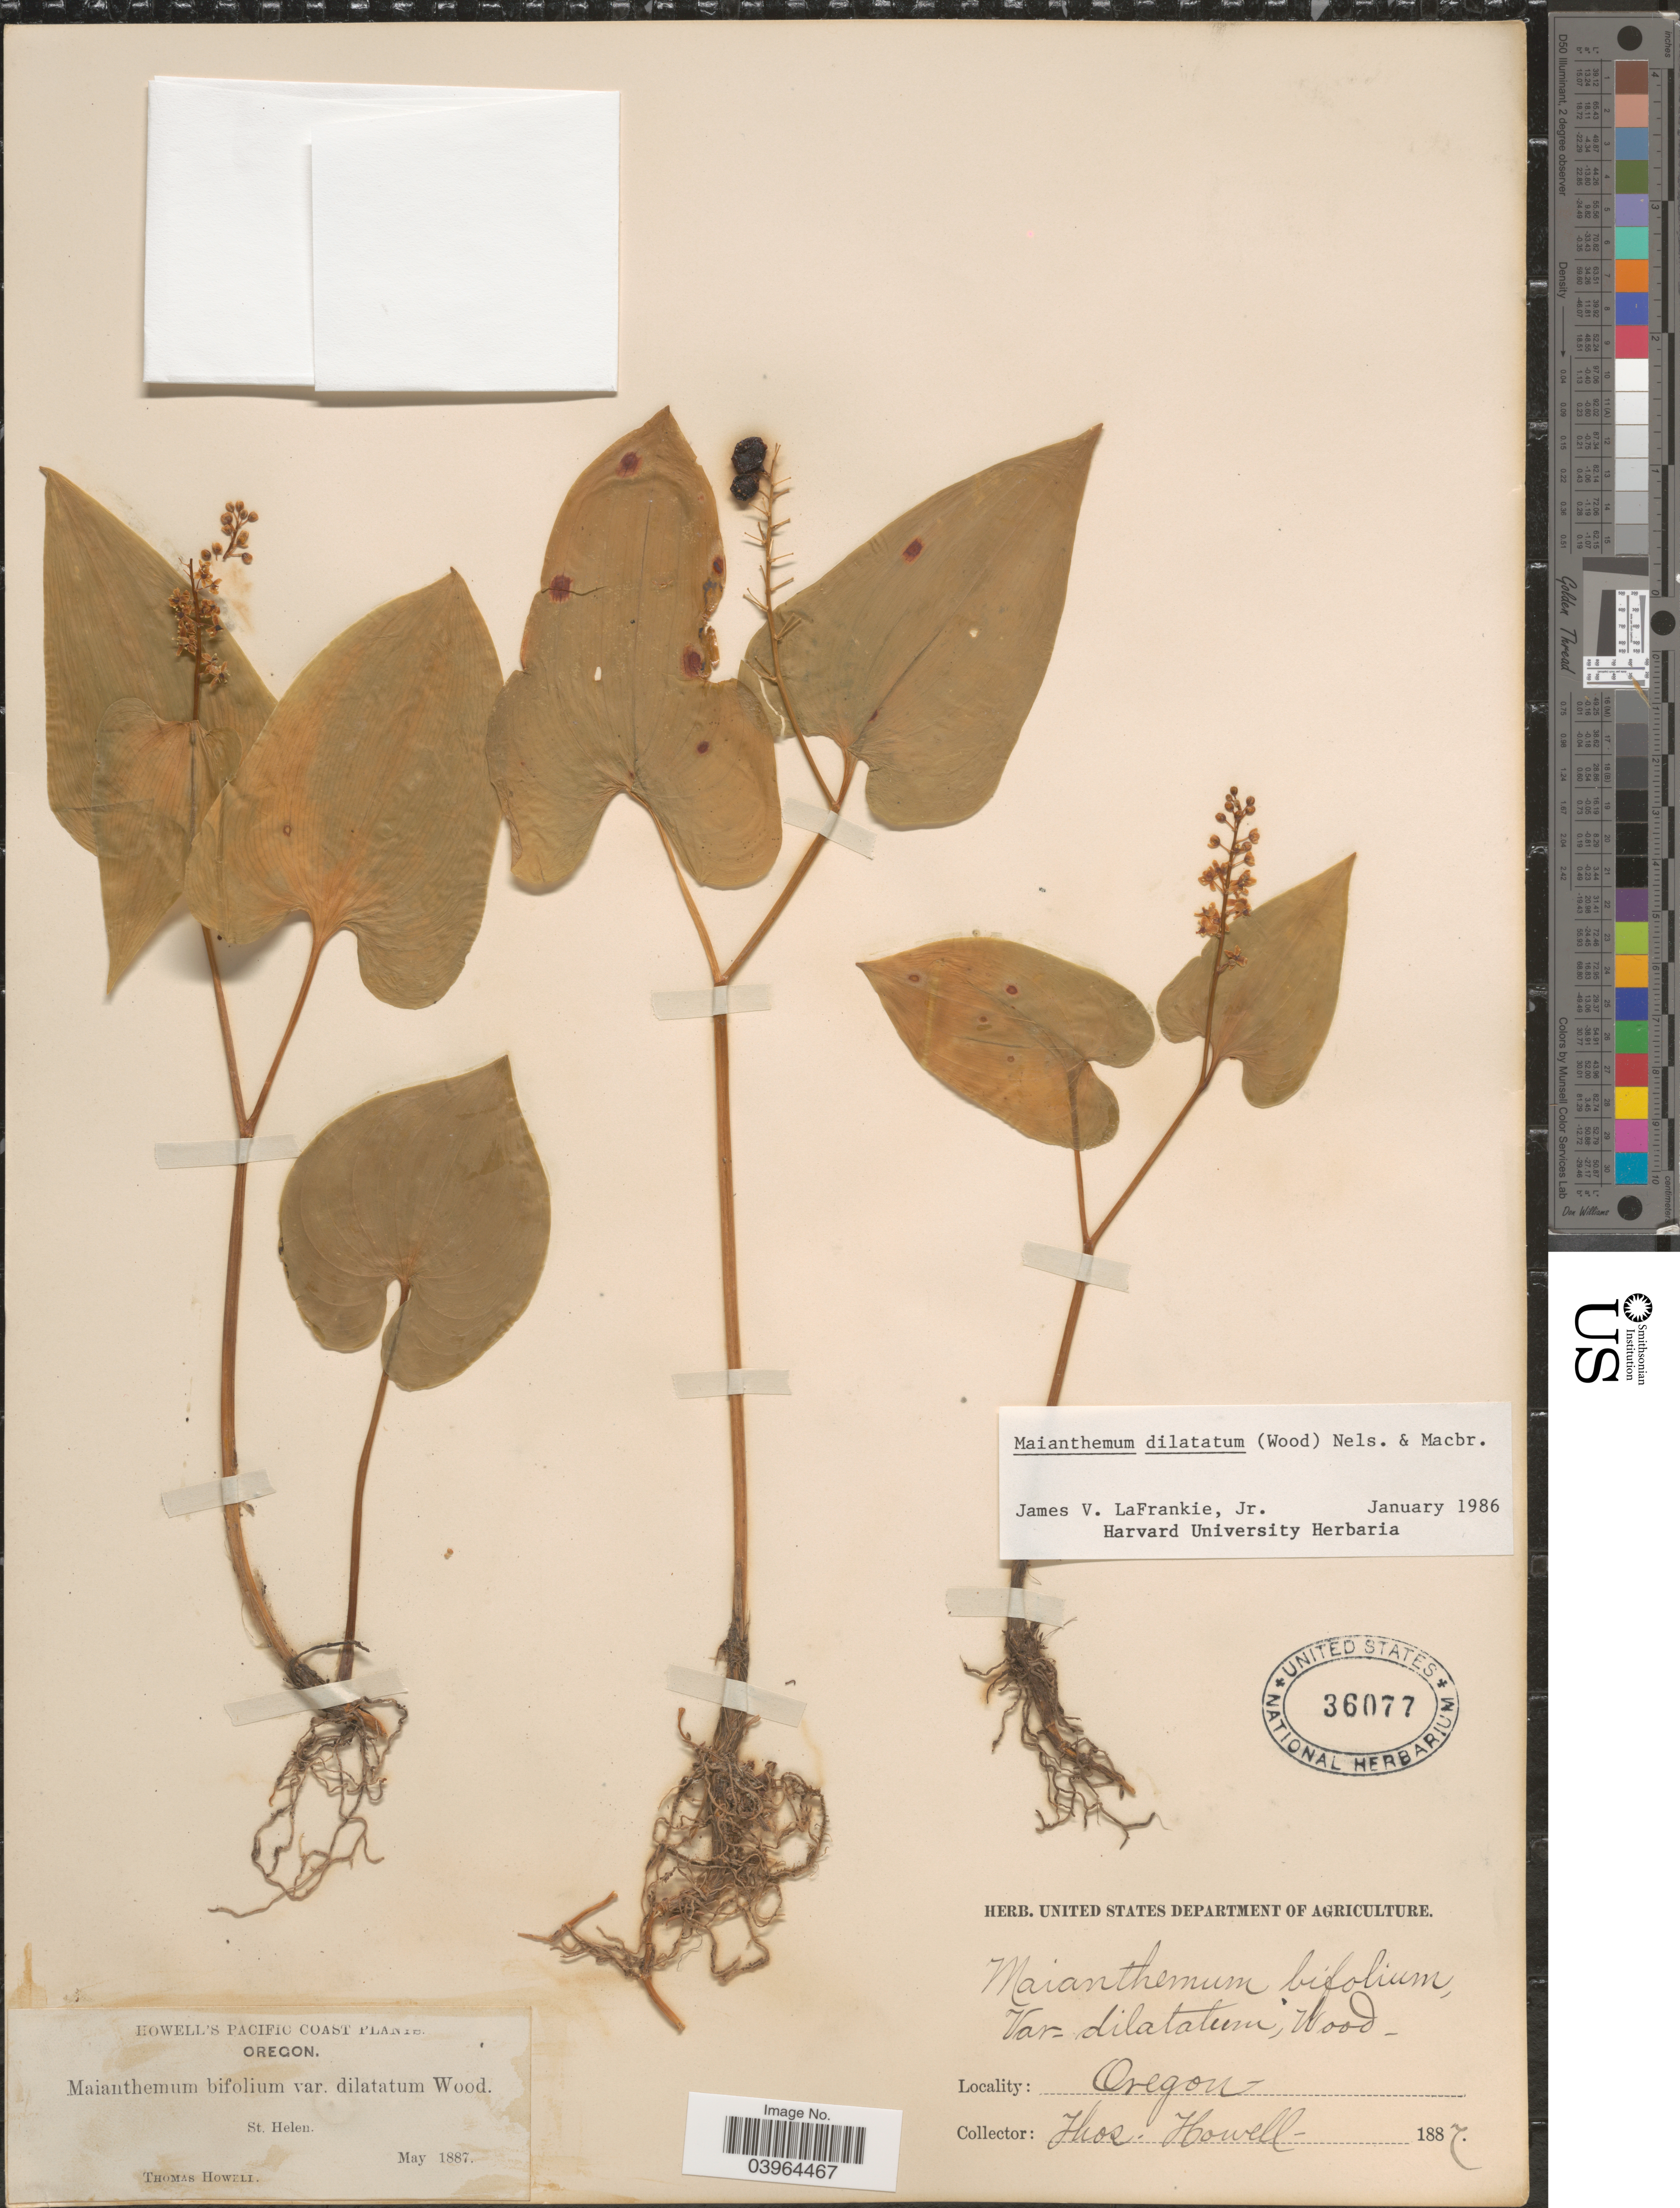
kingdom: Plantae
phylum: Tracheophyta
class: Liliopsida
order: Asparagales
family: Asparagaceae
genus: Maianthemum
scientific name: Maianthemum dilatatum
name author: (Alph. Wood) A. Nelson & J.F. Macbr.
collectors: T. Howell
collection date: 1887-05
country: United States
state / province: Oregon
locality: Pacific Coast. St. Helen.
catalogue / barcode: US 36077